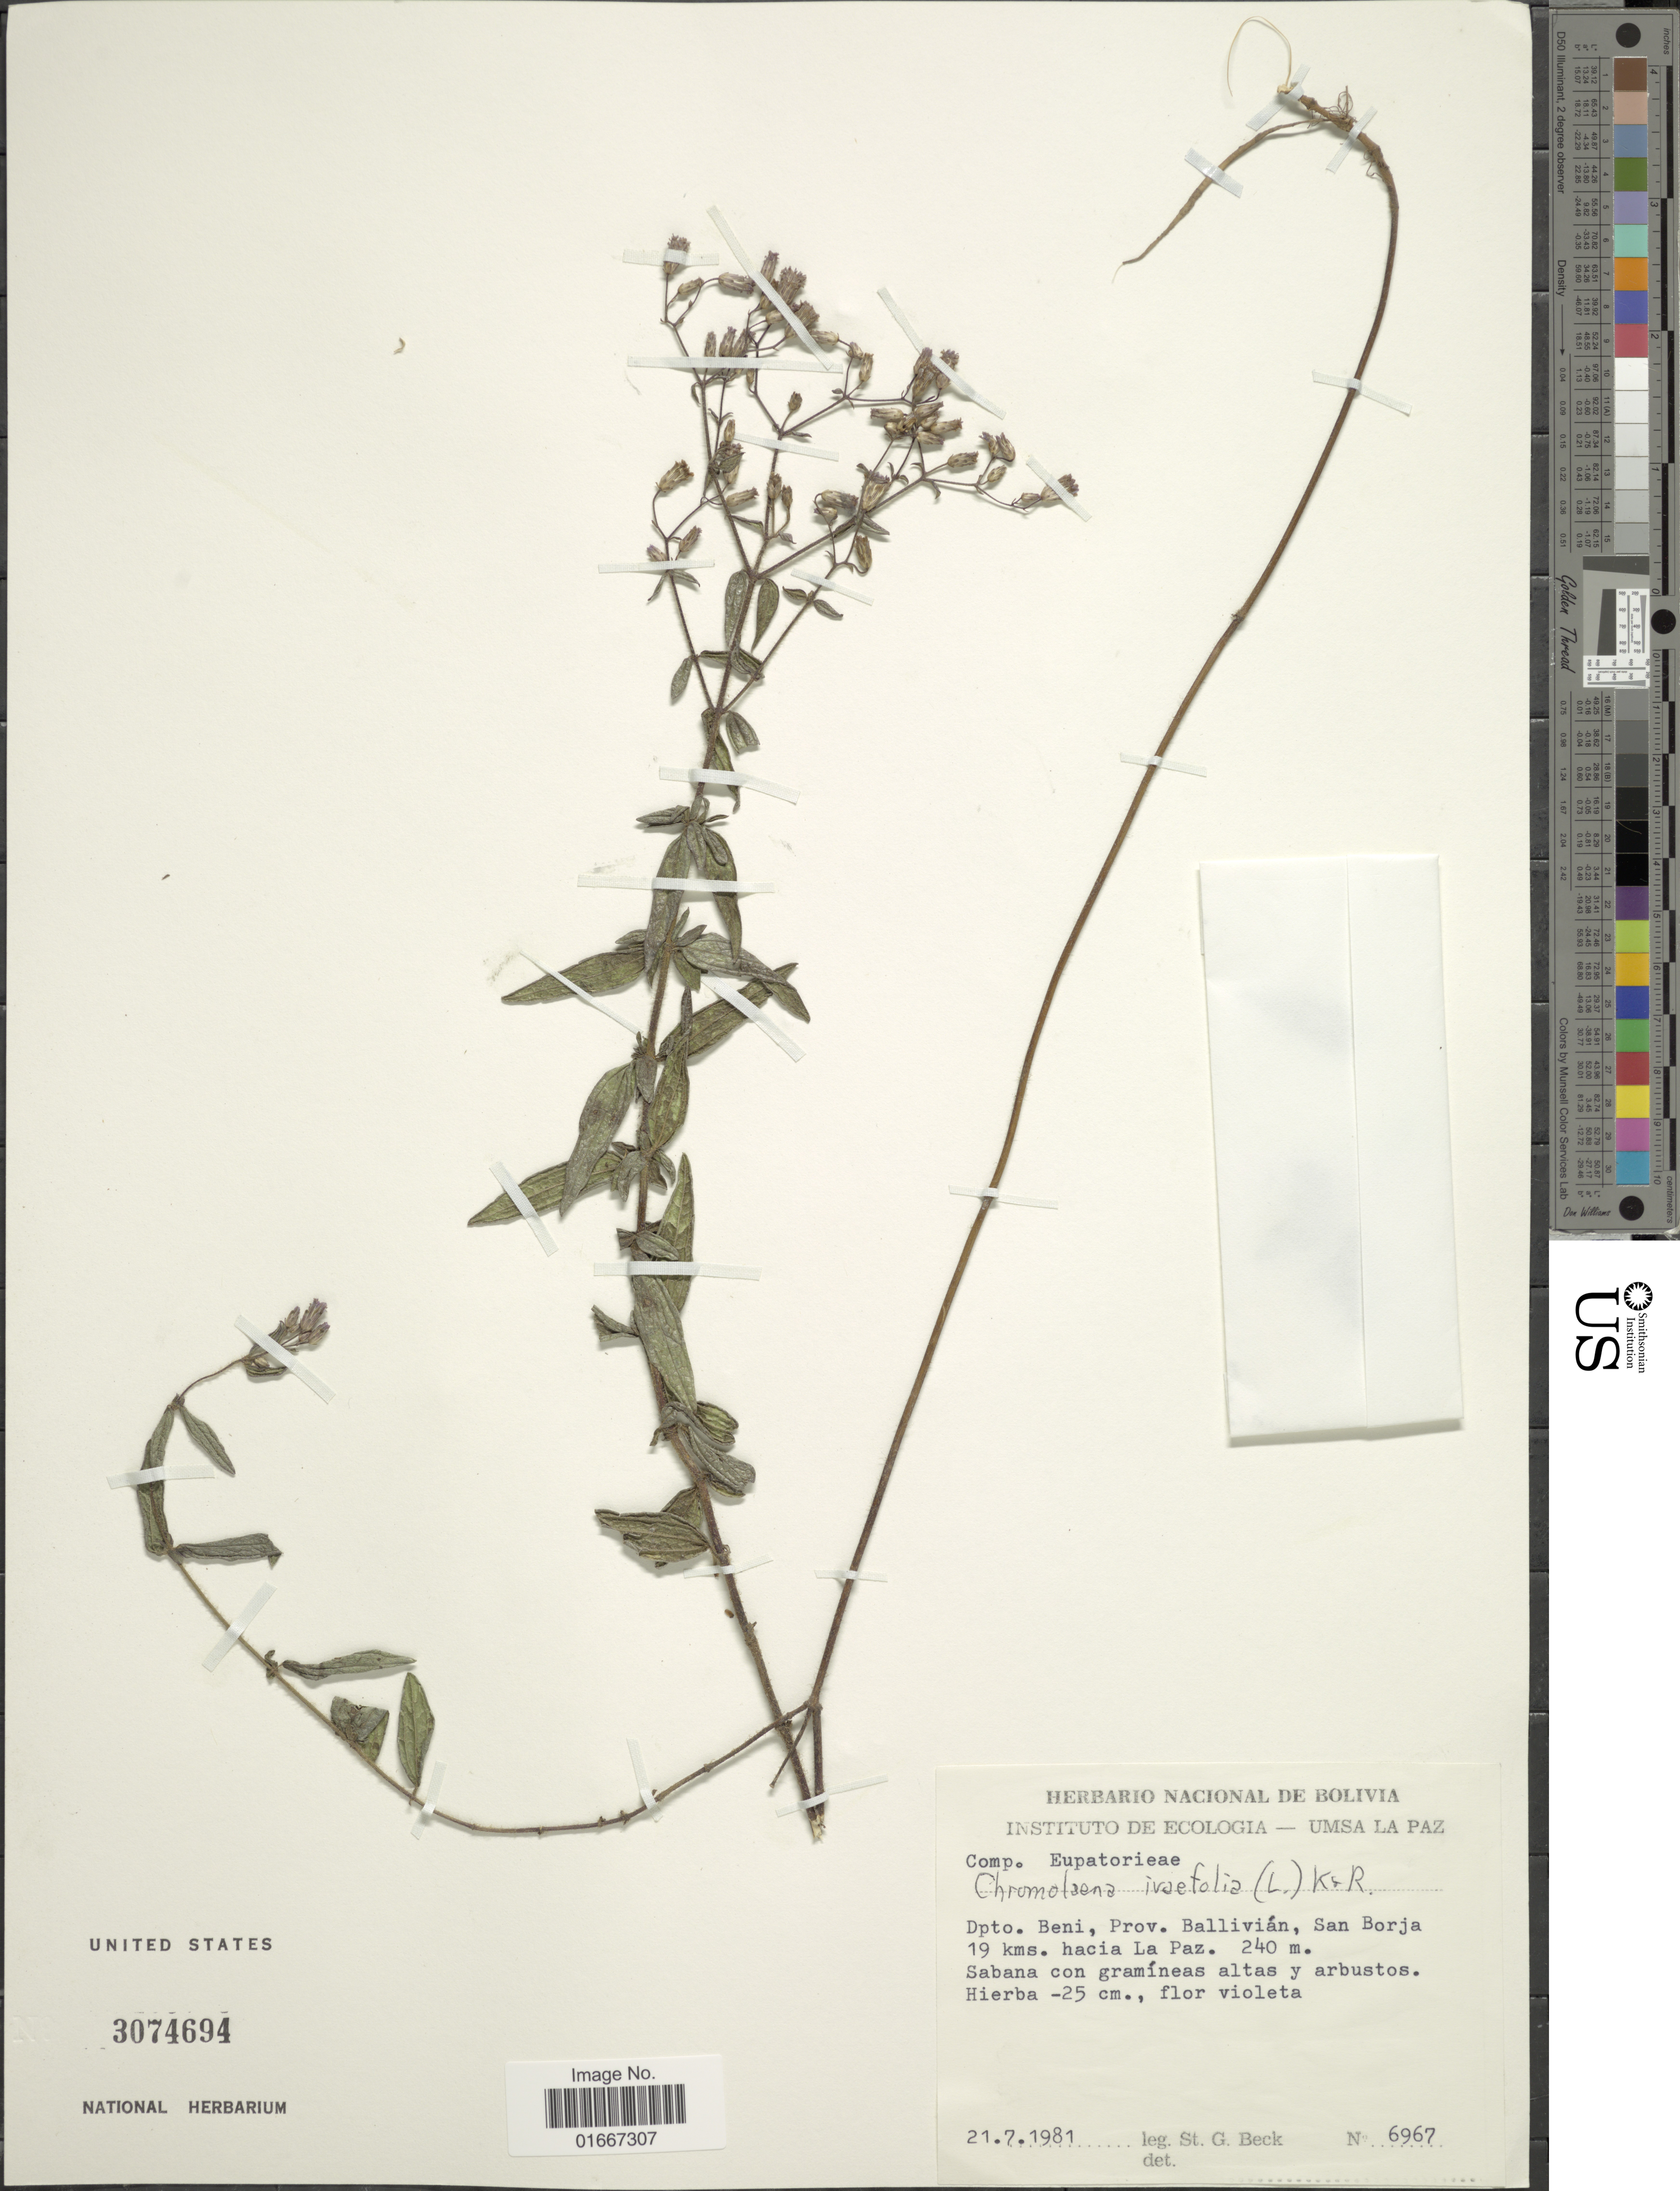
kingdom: Plantae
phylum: Tracheophyta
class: Magnoliopsida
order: Asterales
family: Asteraceae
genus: Chromolaena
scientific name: Chromolaena ivaefolia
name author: (L.) R.M. King & H. Rob.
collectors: S. G. Beck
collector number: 6967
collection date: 1981-07-21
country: Bolivia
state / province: Beni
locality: Prov. Balivian, San Borja 19 kms. hacia la Paz.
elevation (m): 240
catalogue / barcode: US 3074694